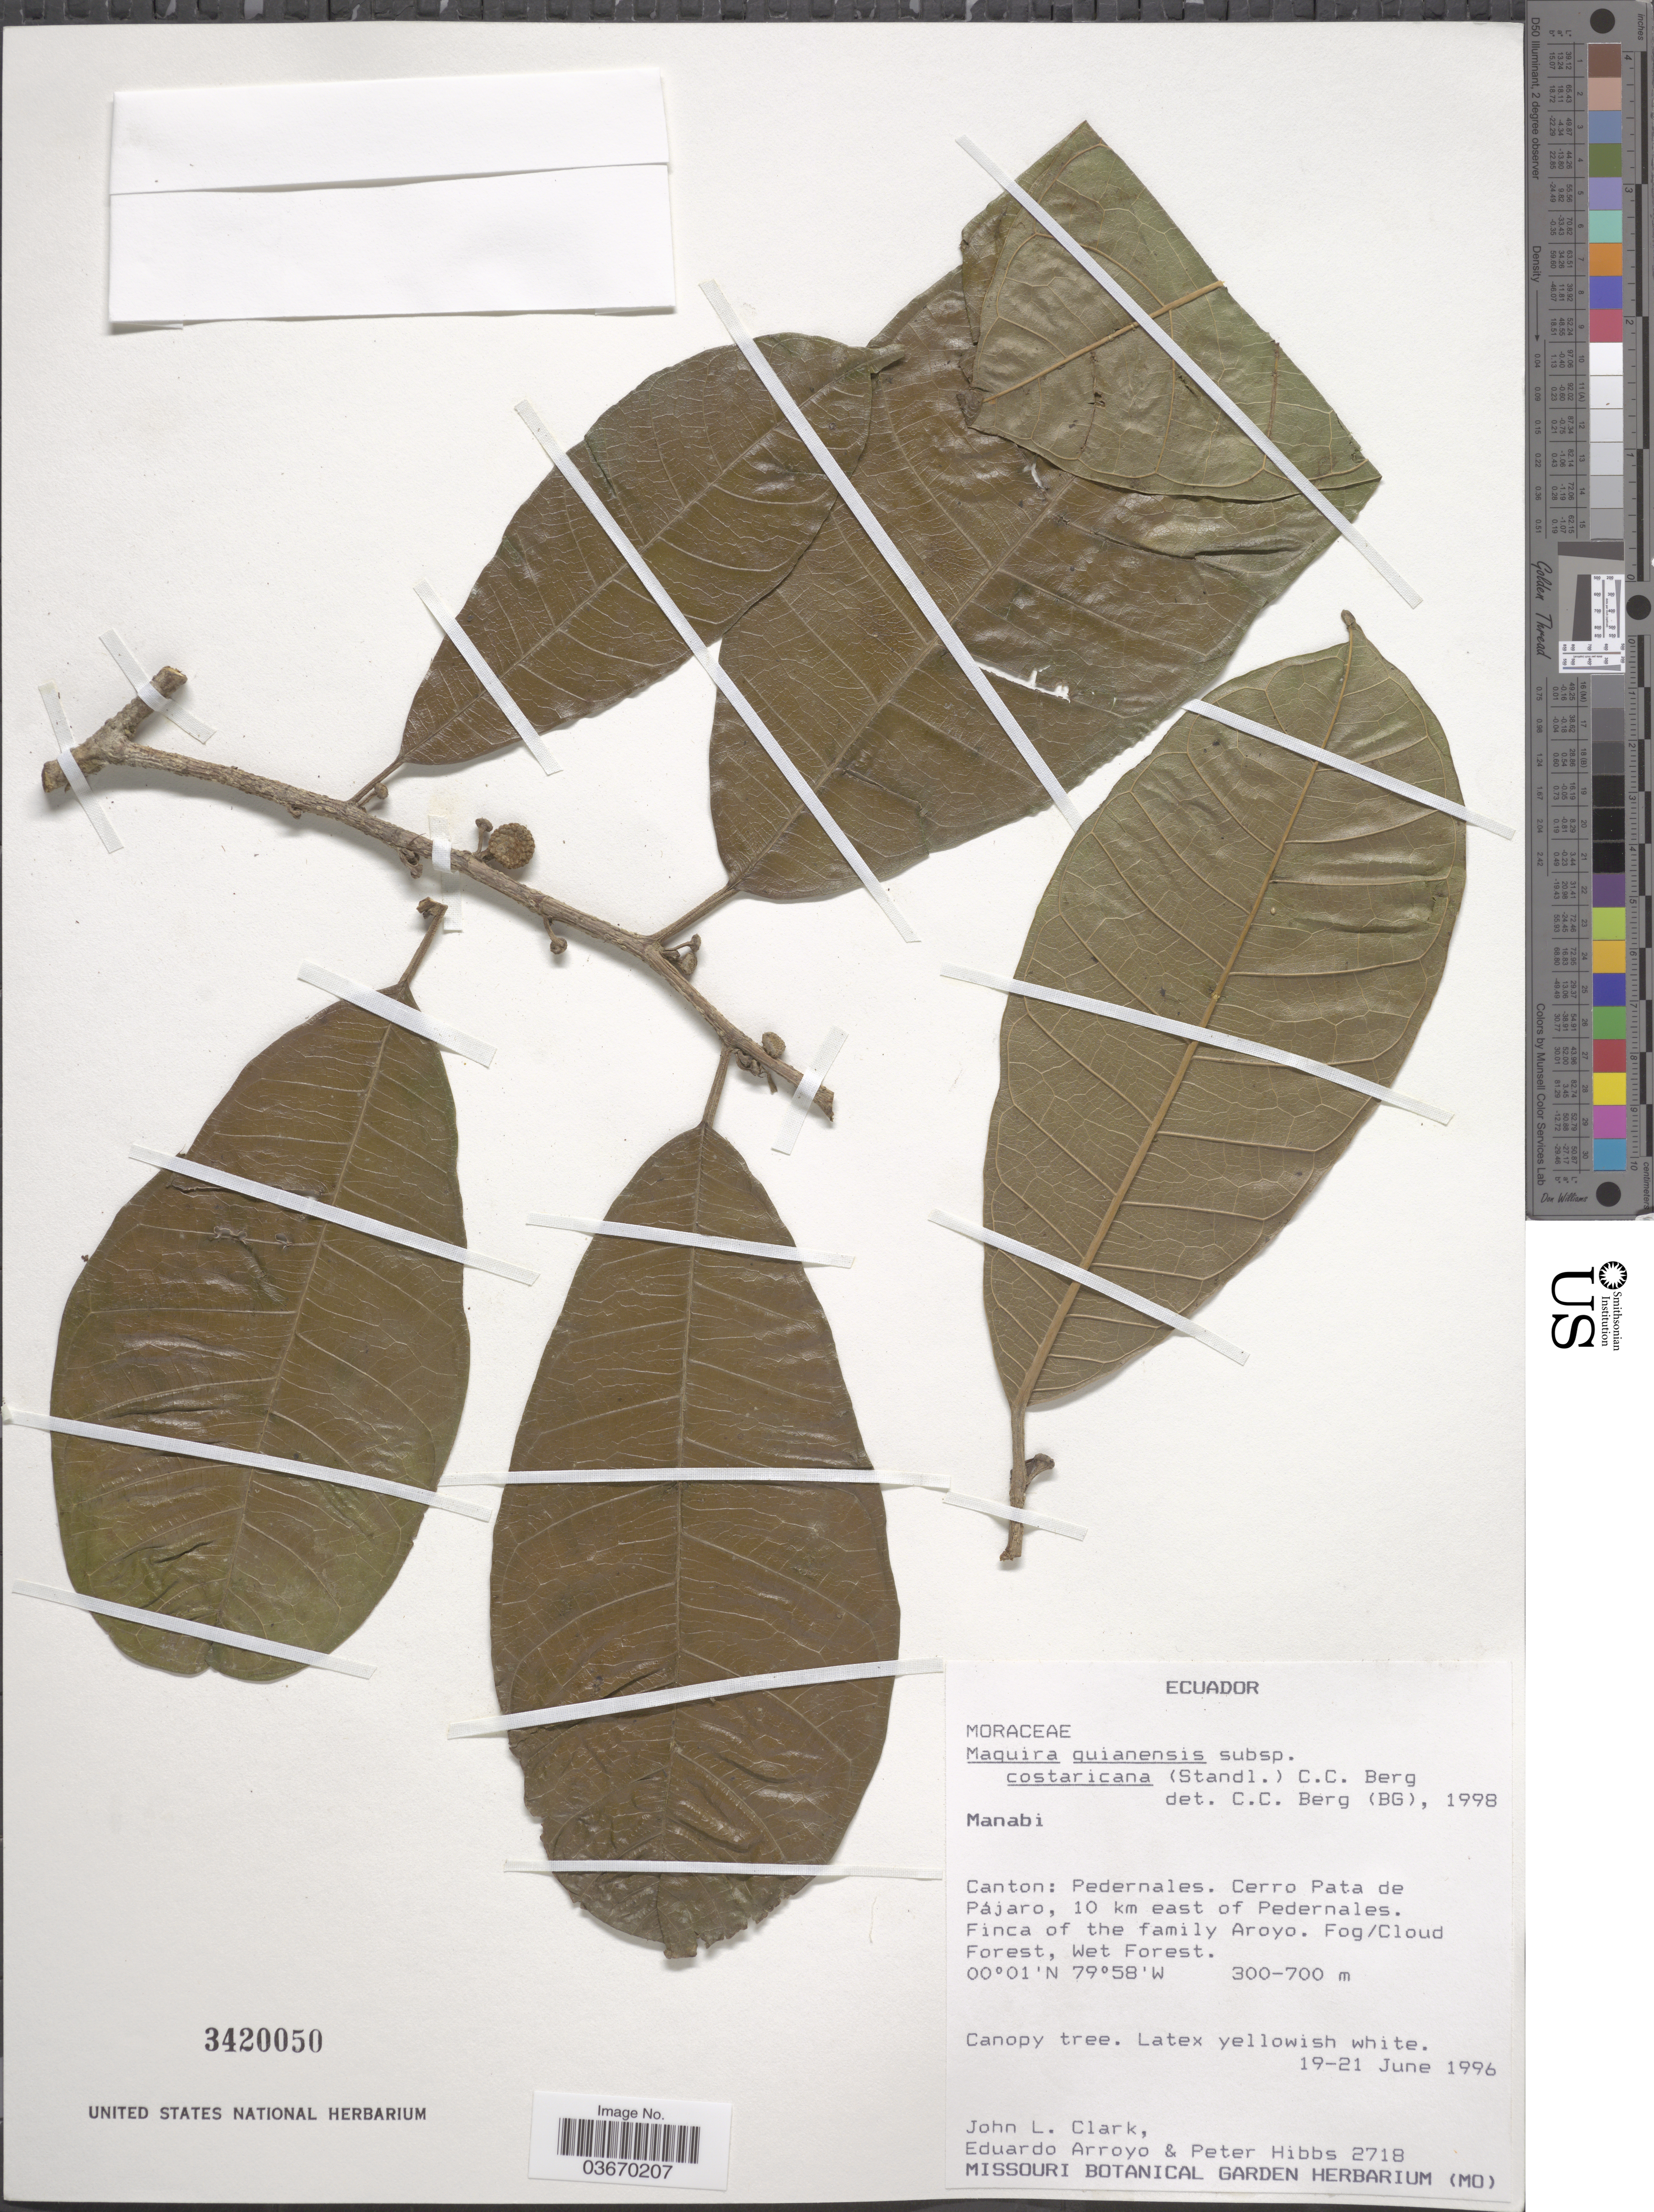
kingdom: Plantae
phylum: Tracheophyta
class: Magnoliopsida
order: Rosales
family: Moraceae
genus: Maquira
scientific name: Maquira guianensis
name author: Aubl.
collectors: J. L. Clark, E. Arroyo & P. Hibbs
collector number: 2718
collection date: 1996-06-19/1996-06-21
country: Ecuador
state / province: Manabí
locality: Manabi. Canton: Pedernales. Cerro Pata de Pájaro, 10 km east of Pedernales. Finca of the family Aroyo. Fog/Cloud Forest, Wet Forest.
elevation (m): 300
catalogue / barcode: US 3420050